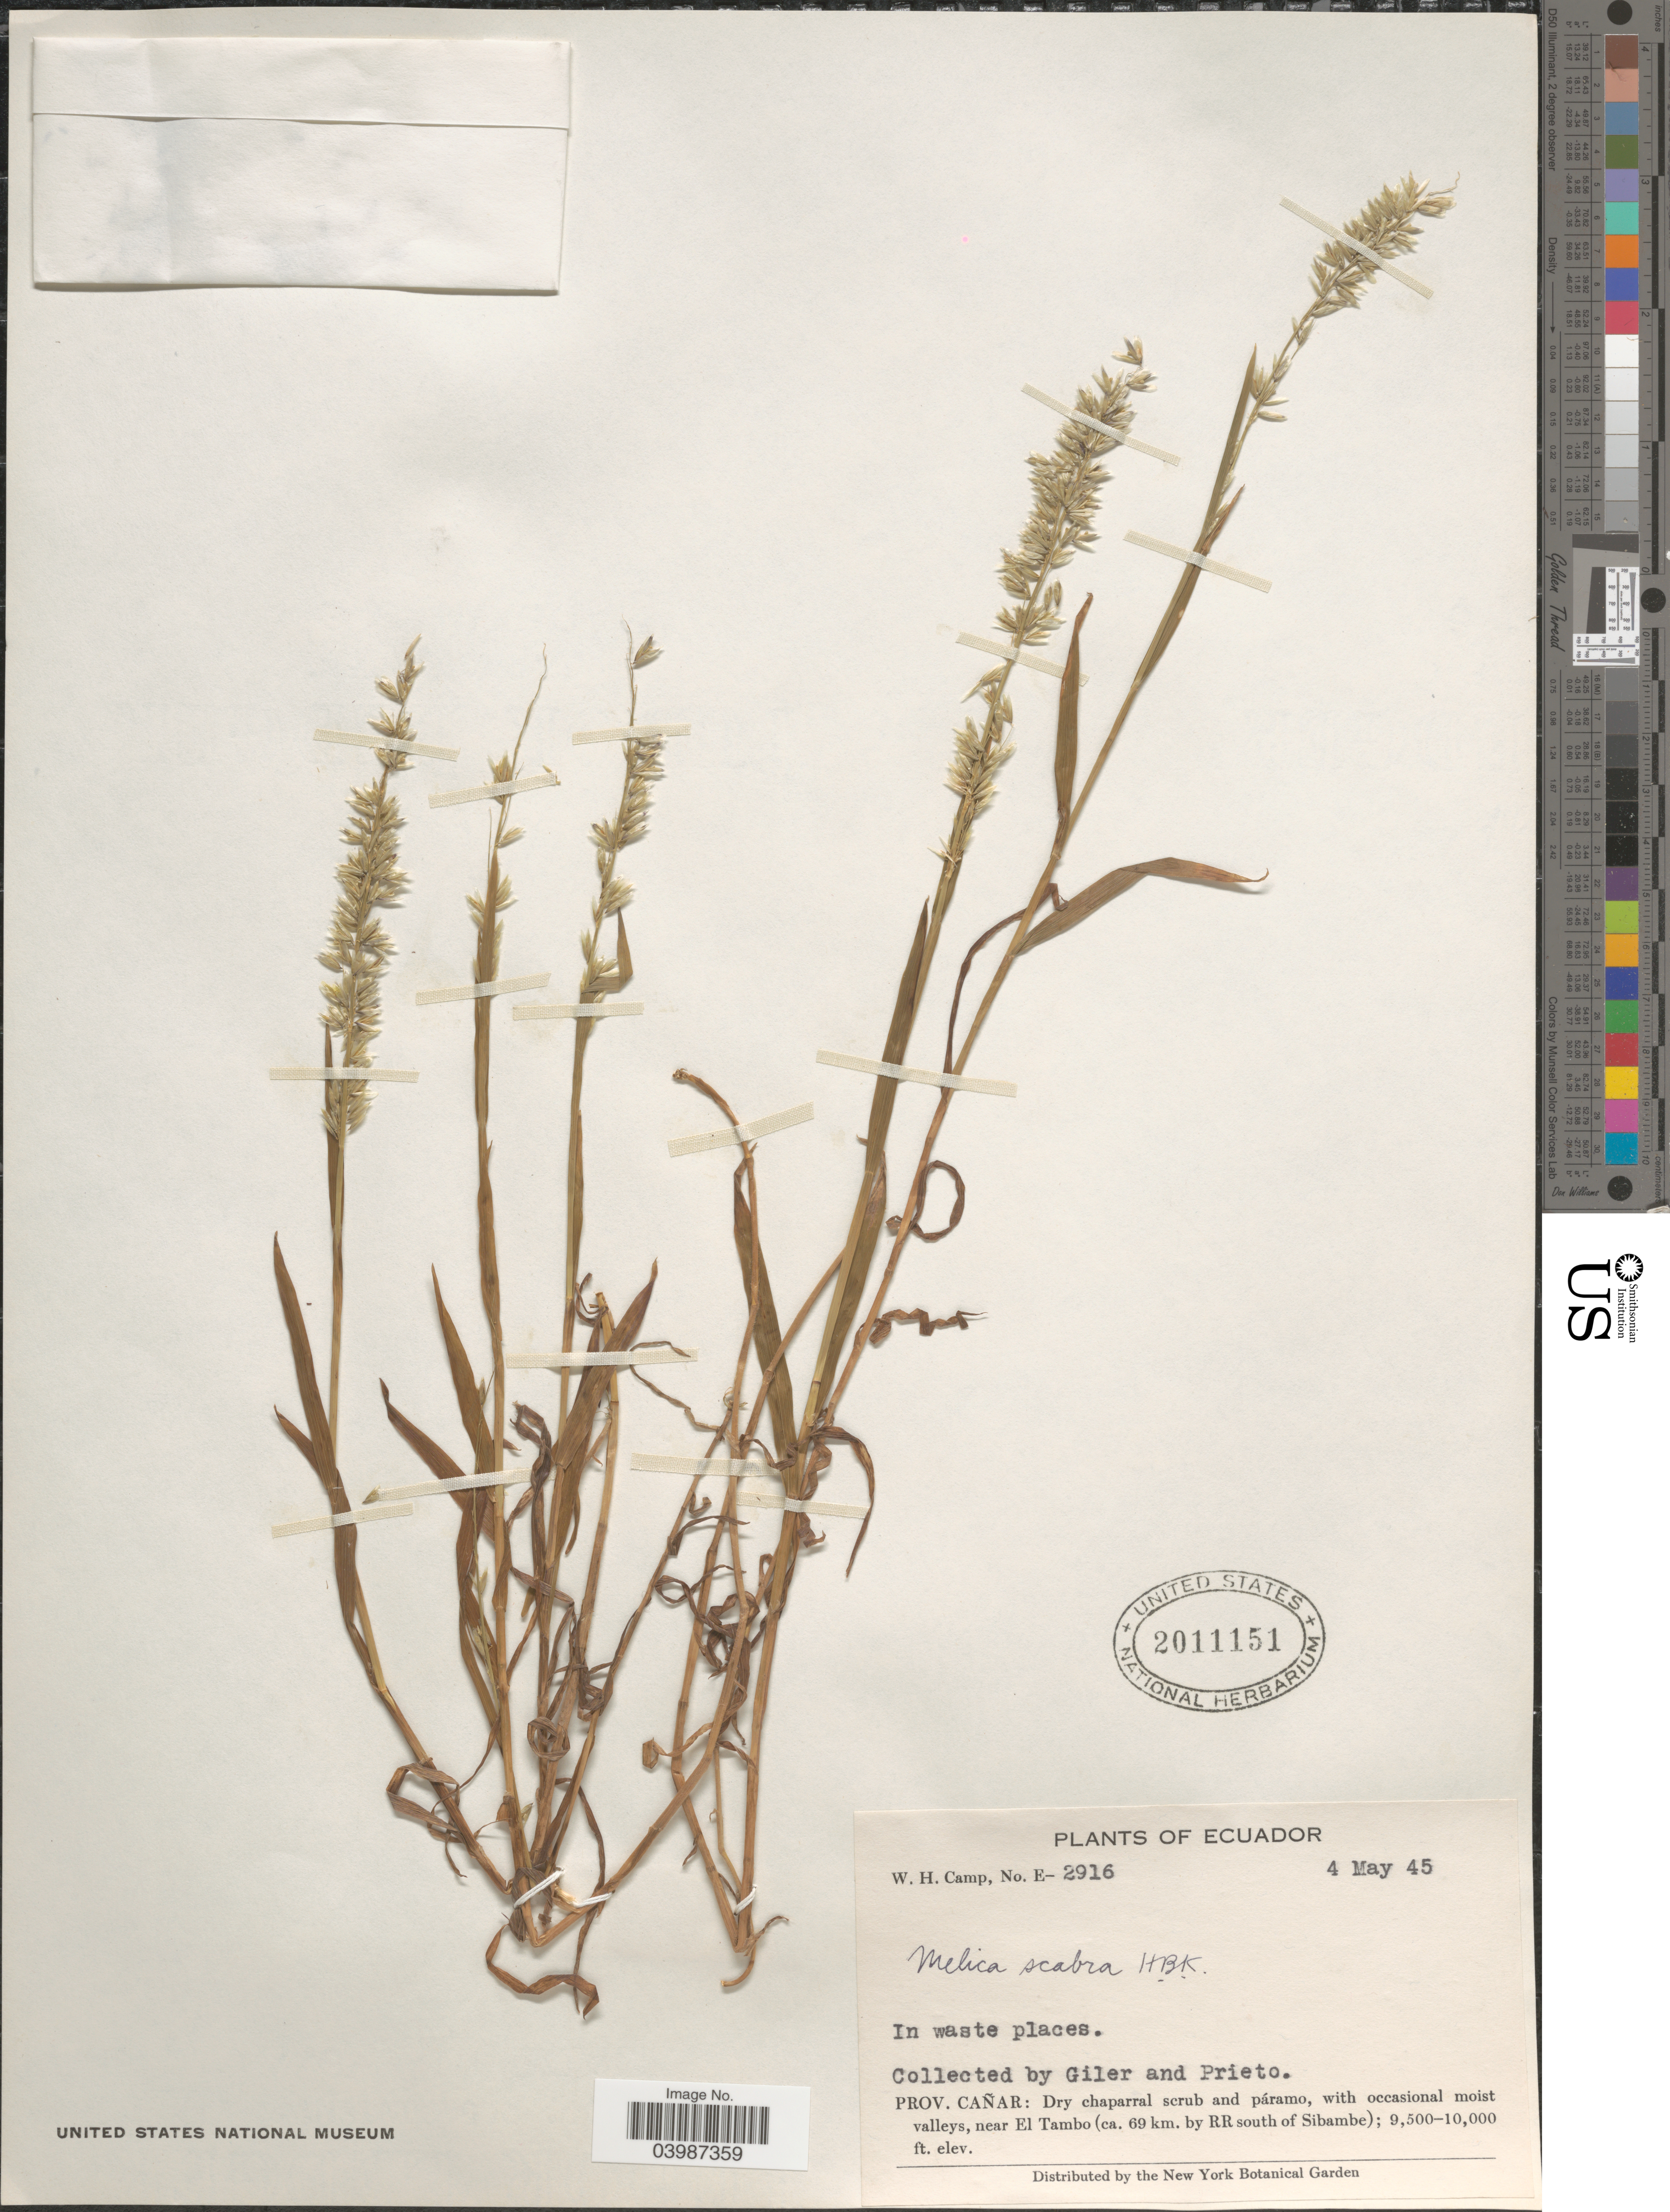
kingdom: Plantae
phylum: Tracheophyta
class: Liliopsida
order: Poales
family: Poaceae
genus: Melica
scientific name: Melica scabra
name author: Kunth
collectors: Giler, -- & -. Prieto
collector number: E-2916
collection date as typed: Transcribed d/m/y: 4/5/45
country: Ecuador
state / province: Cañar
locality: In waste places. Dry chaparral scrub and páramo, with occasional moist valleys, near El Tambo (ca. 69 km. by RR south of Sibambe).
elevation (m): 2896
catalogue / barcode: US 2011151